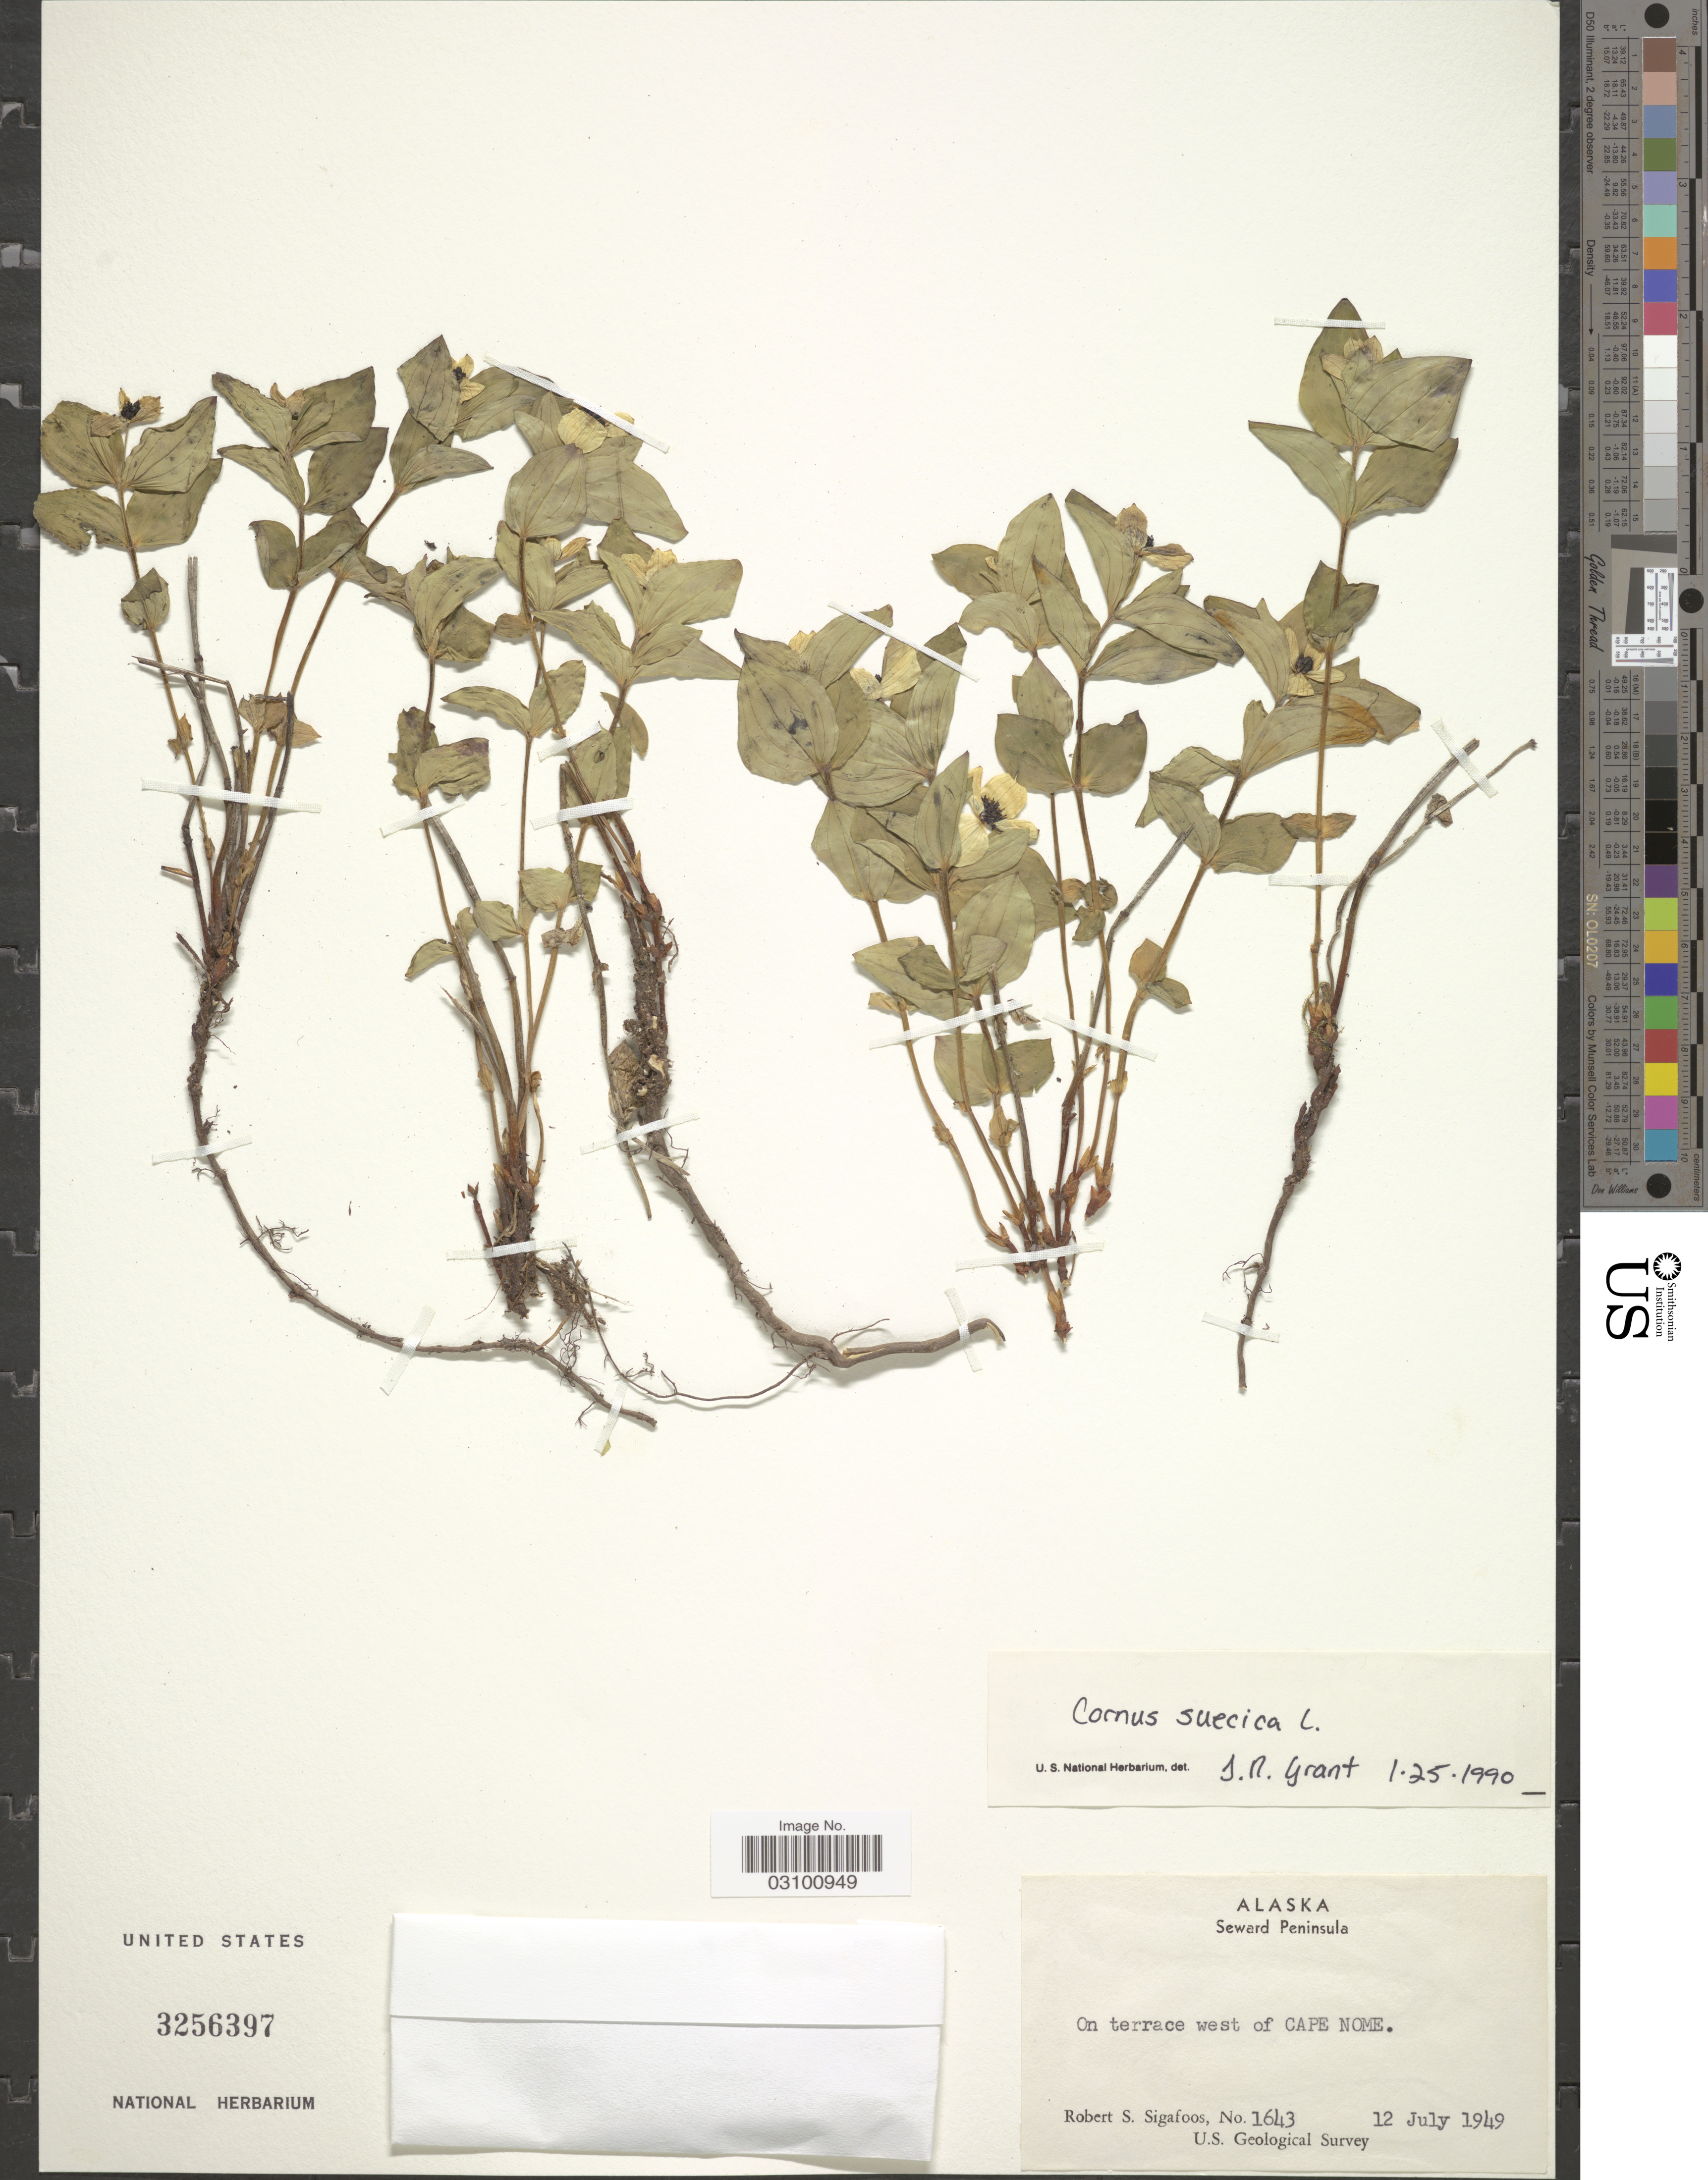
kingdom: Plantae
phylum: Tracheophyta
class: Magnoliopsida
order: Cornales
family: Cornaceae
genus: Cornus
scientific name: Cornus suecica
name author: L.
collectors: R. Sigafoos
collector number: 1643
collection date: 1949-07-12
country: United States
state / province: Alaska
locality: Seward Peninsula. On terrace west of Cape Nome.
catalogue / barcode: US 3256397